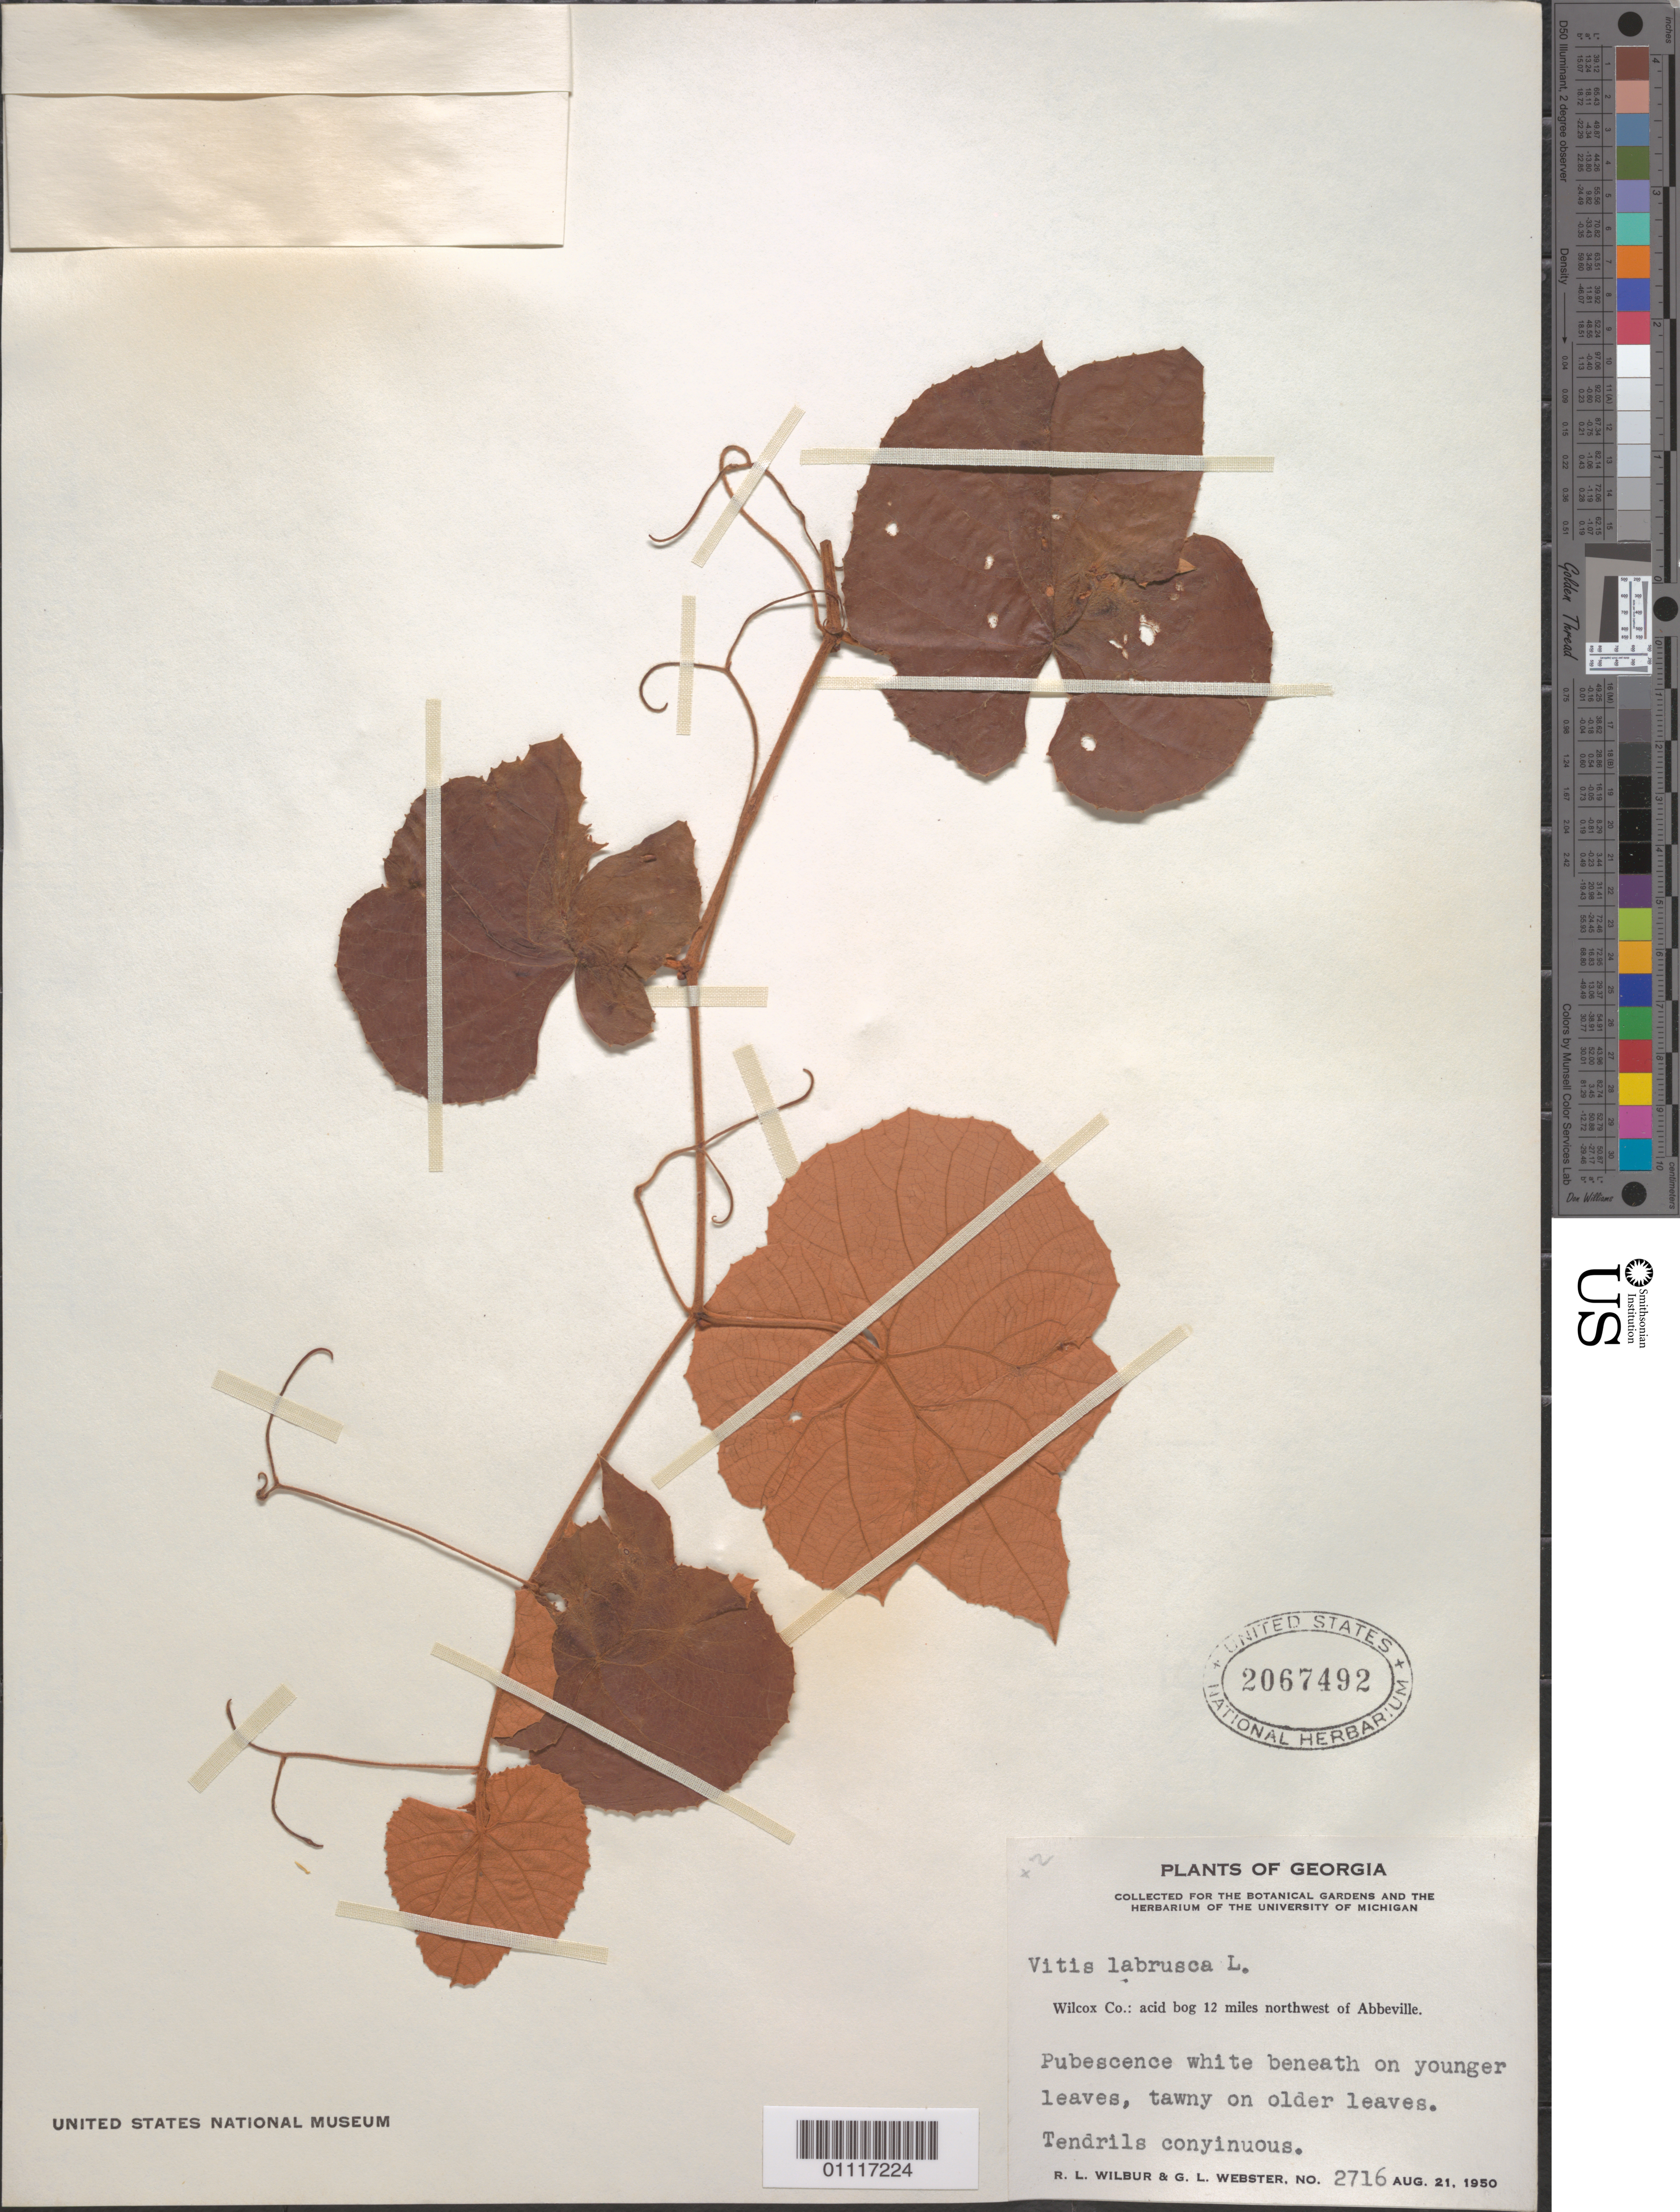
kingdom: Plantae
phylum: Tracheophyta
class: Magnoliopsida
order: Vitales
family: Vitaceae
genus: Vitis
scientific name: Vitis labrusca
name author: L.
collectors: R. L. Wilbur & G. L. Webster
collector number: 2716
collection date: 1950-08-21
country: United States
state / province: Georgia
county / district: Wilcox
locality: acid bog 12 miles northwest of Abbeville.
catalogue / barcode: US 2067492